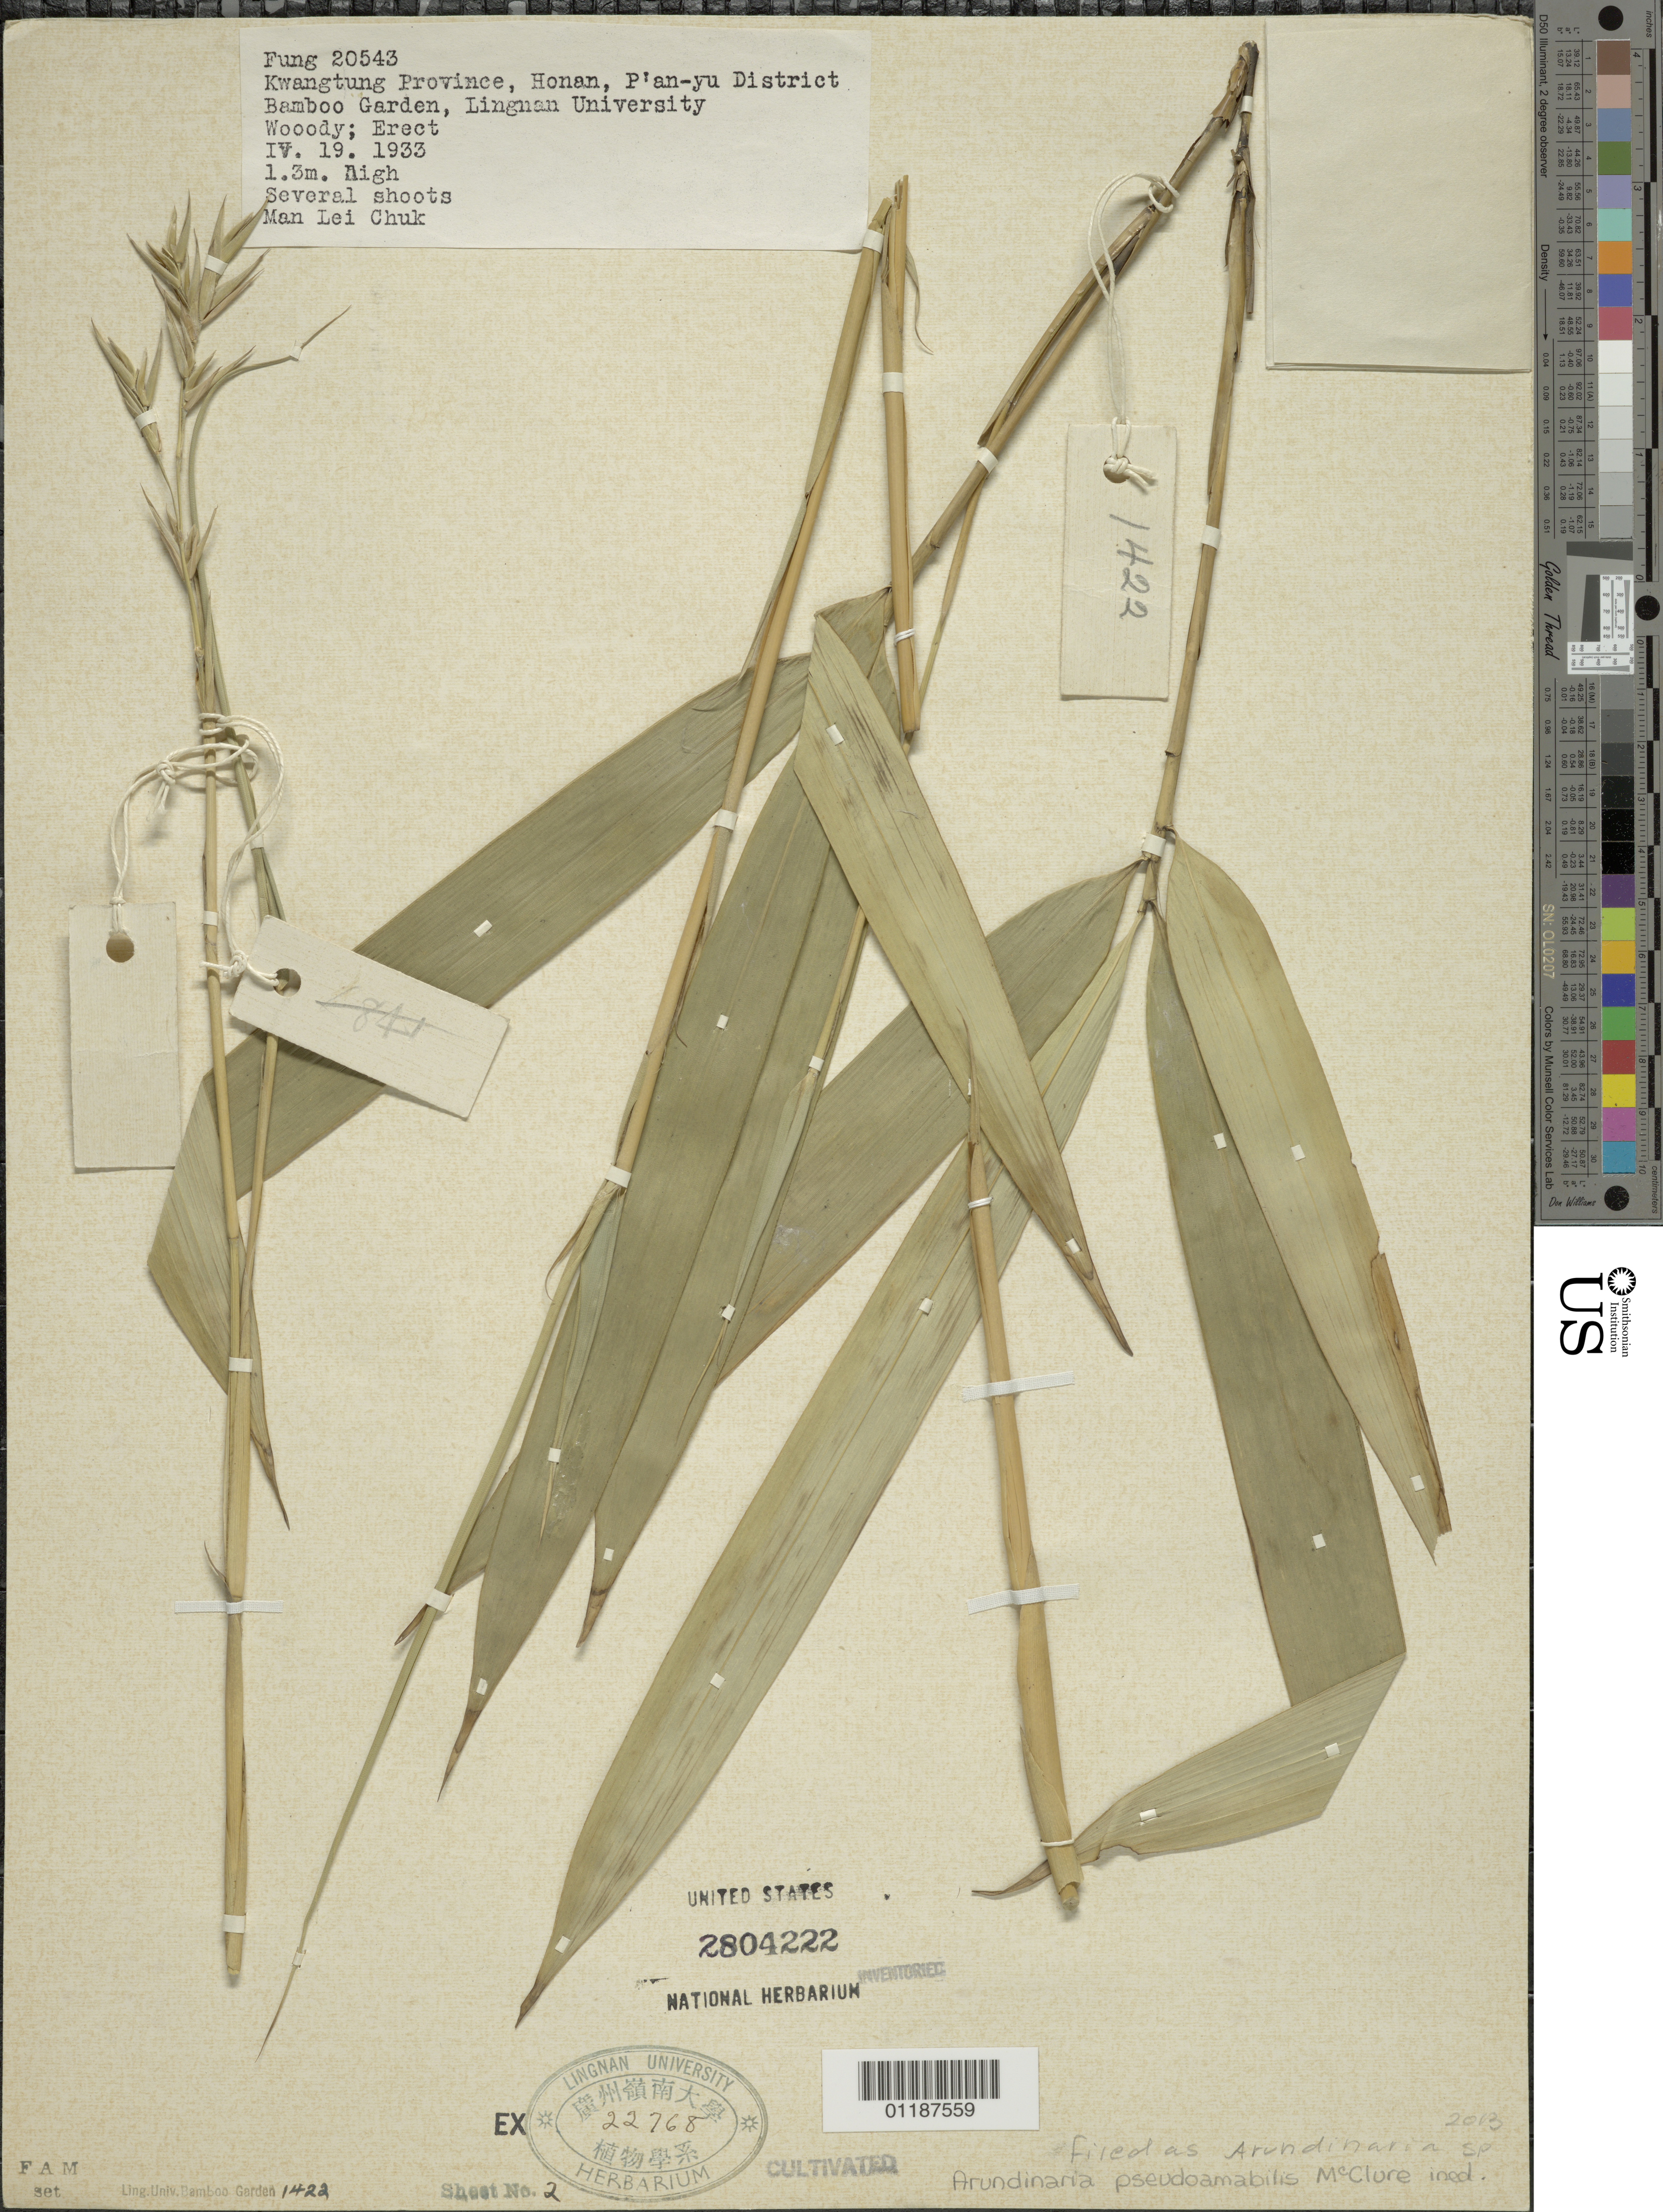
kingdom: Plantae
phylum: Tracheophyta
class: Liliopsida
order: Poales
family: Poaceae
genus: Arundinaria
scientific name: Arundinaria sp.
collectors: H. L. Fung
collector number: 20543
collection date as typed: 19 Apr 1933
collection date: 1933-04-19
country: China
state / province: Guangdong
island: Honam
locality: P'an-yu, lingnan univ. b.g.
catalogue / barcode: US 2804222